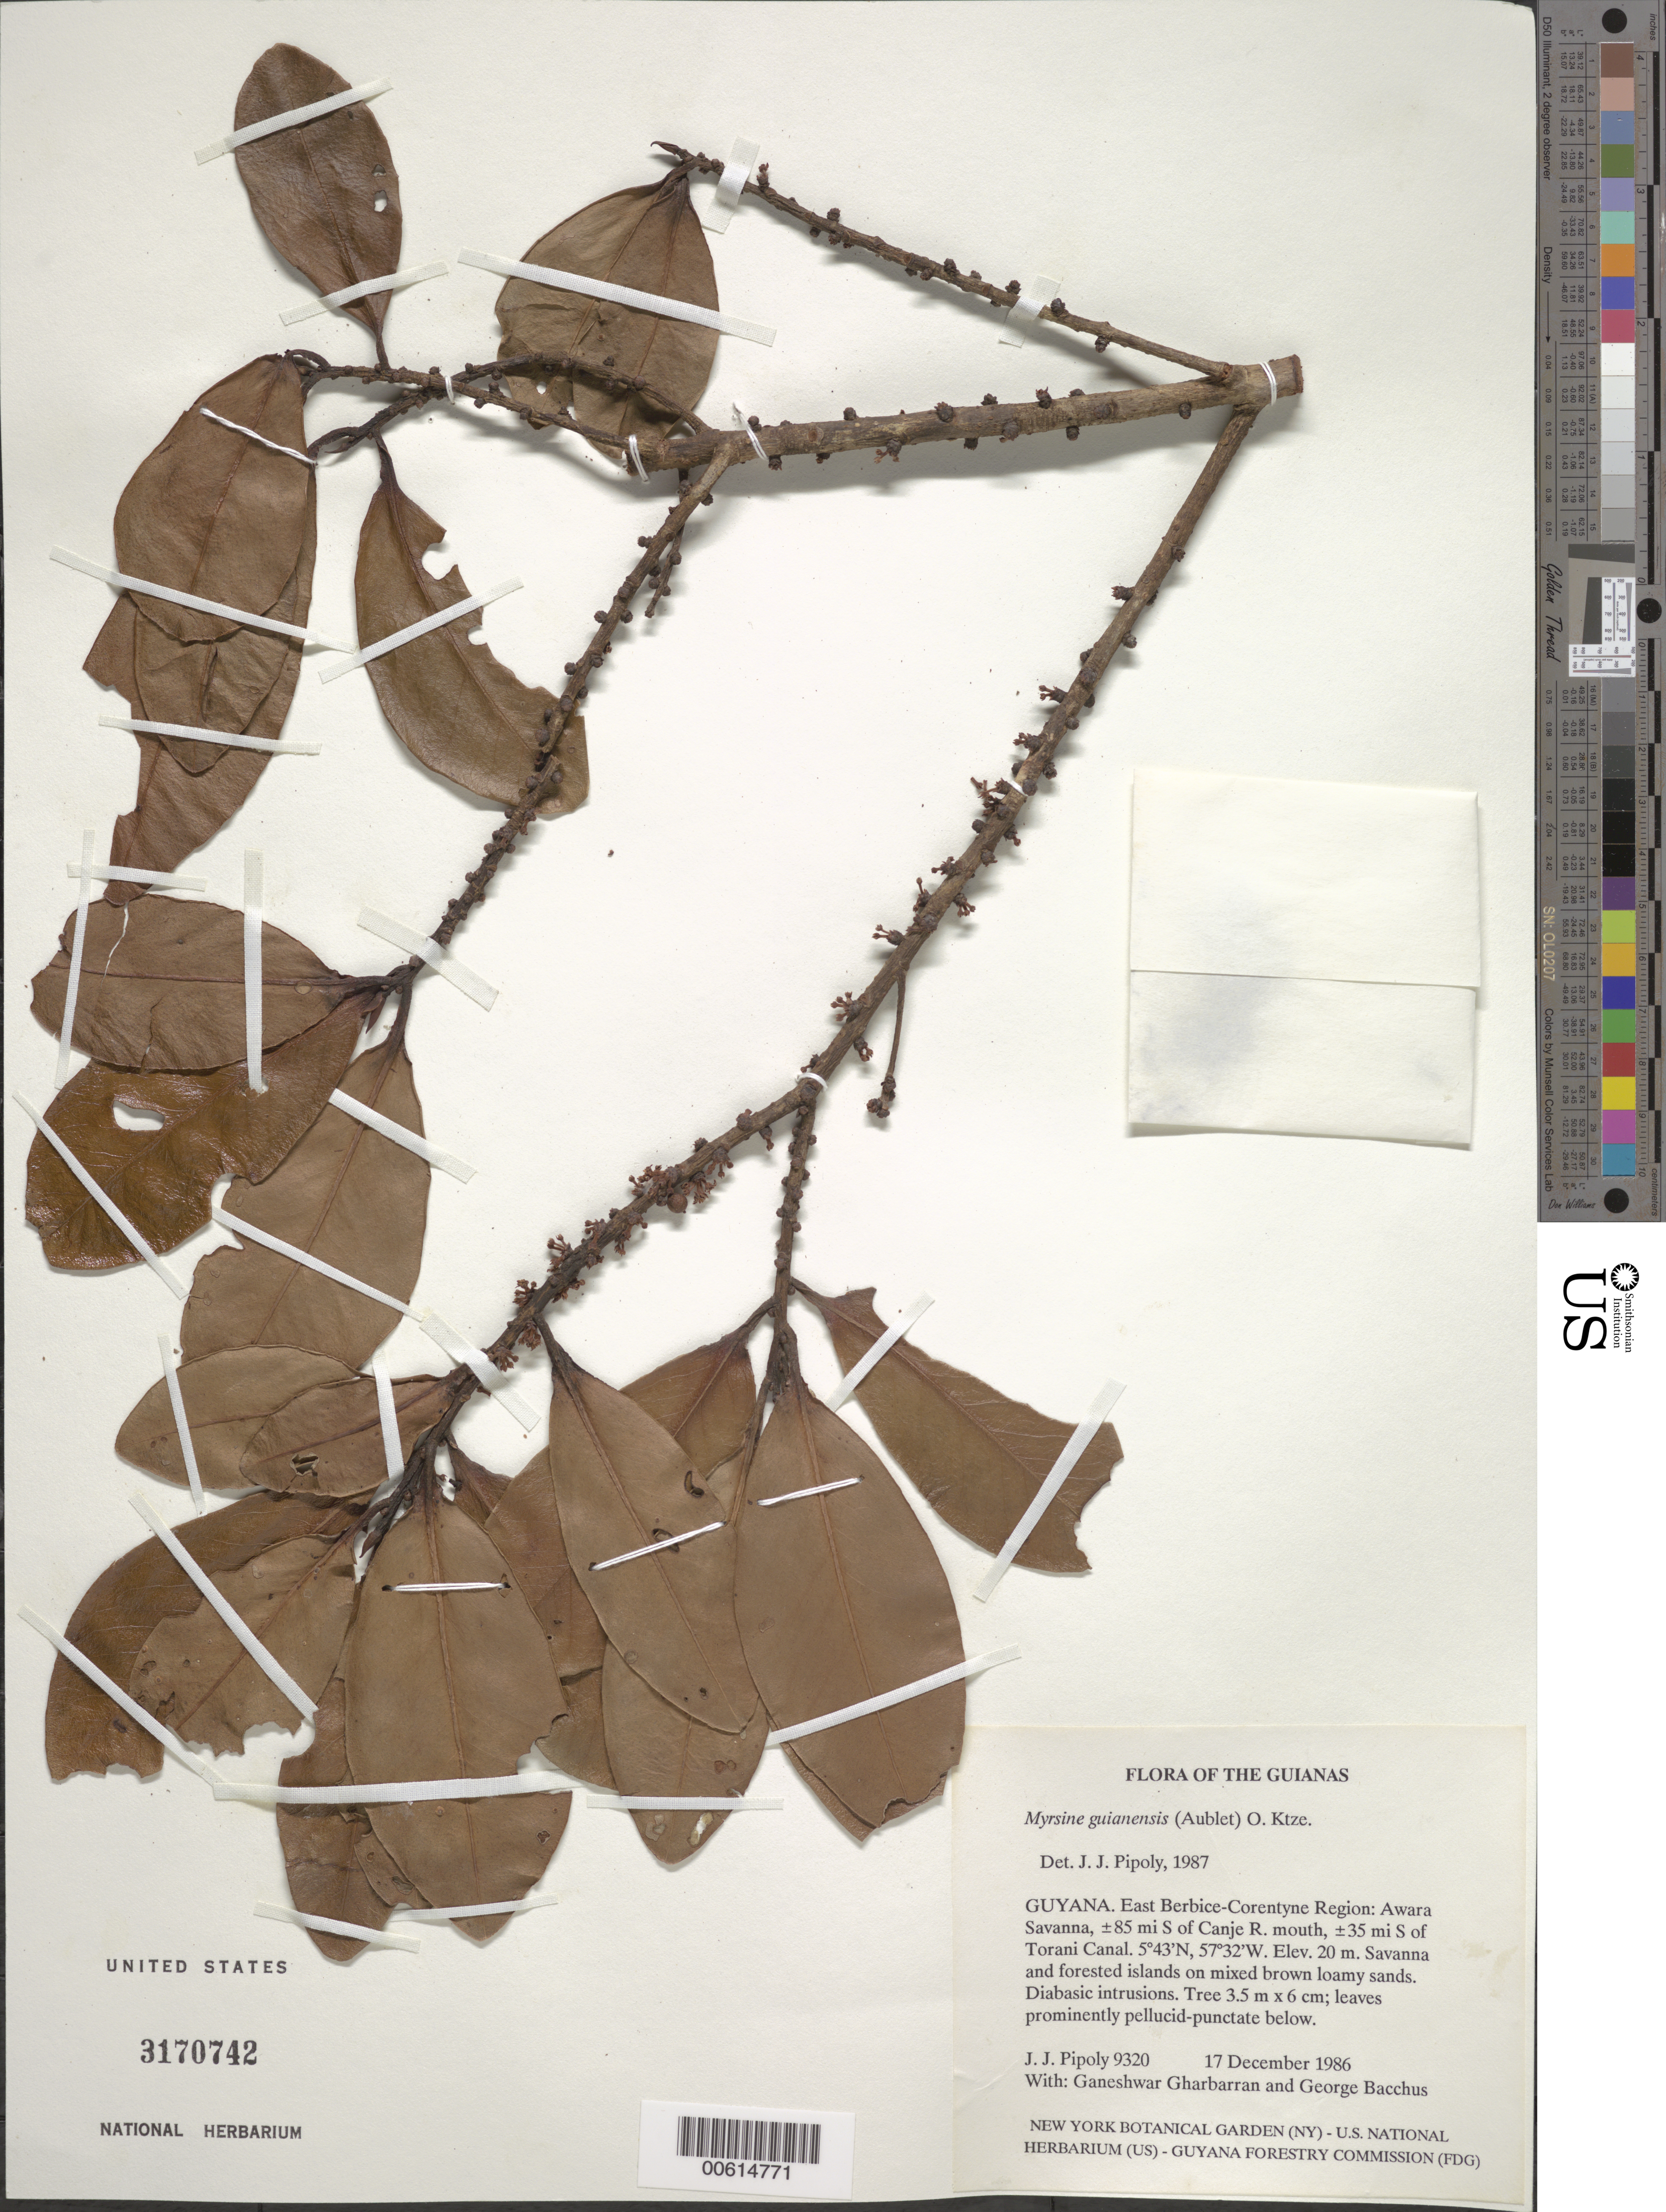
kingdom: Plantae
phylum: Tracheophyta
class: Magnoliopsida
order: Ericales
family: Primulaceae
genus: Myrsine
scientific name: Myrsine guianensis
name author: (Aubl.) Kuntze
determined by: Pipoly, J. J., III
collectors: J. J. Pipoly, G. Gharbarran & G. Bacchus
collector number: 9320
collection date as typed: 17 December 1986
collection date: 1986-12-17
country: Guyana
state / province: E. Berbice-Corentyne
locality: Awara Savanna, ±85 mi S of Canje R. mouth, ±35 mi S of Torani Canal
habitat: Savanna and forested islands on mixed brown loamy sands. Diabasic intrusions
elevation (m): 20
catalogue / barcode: US 3170742